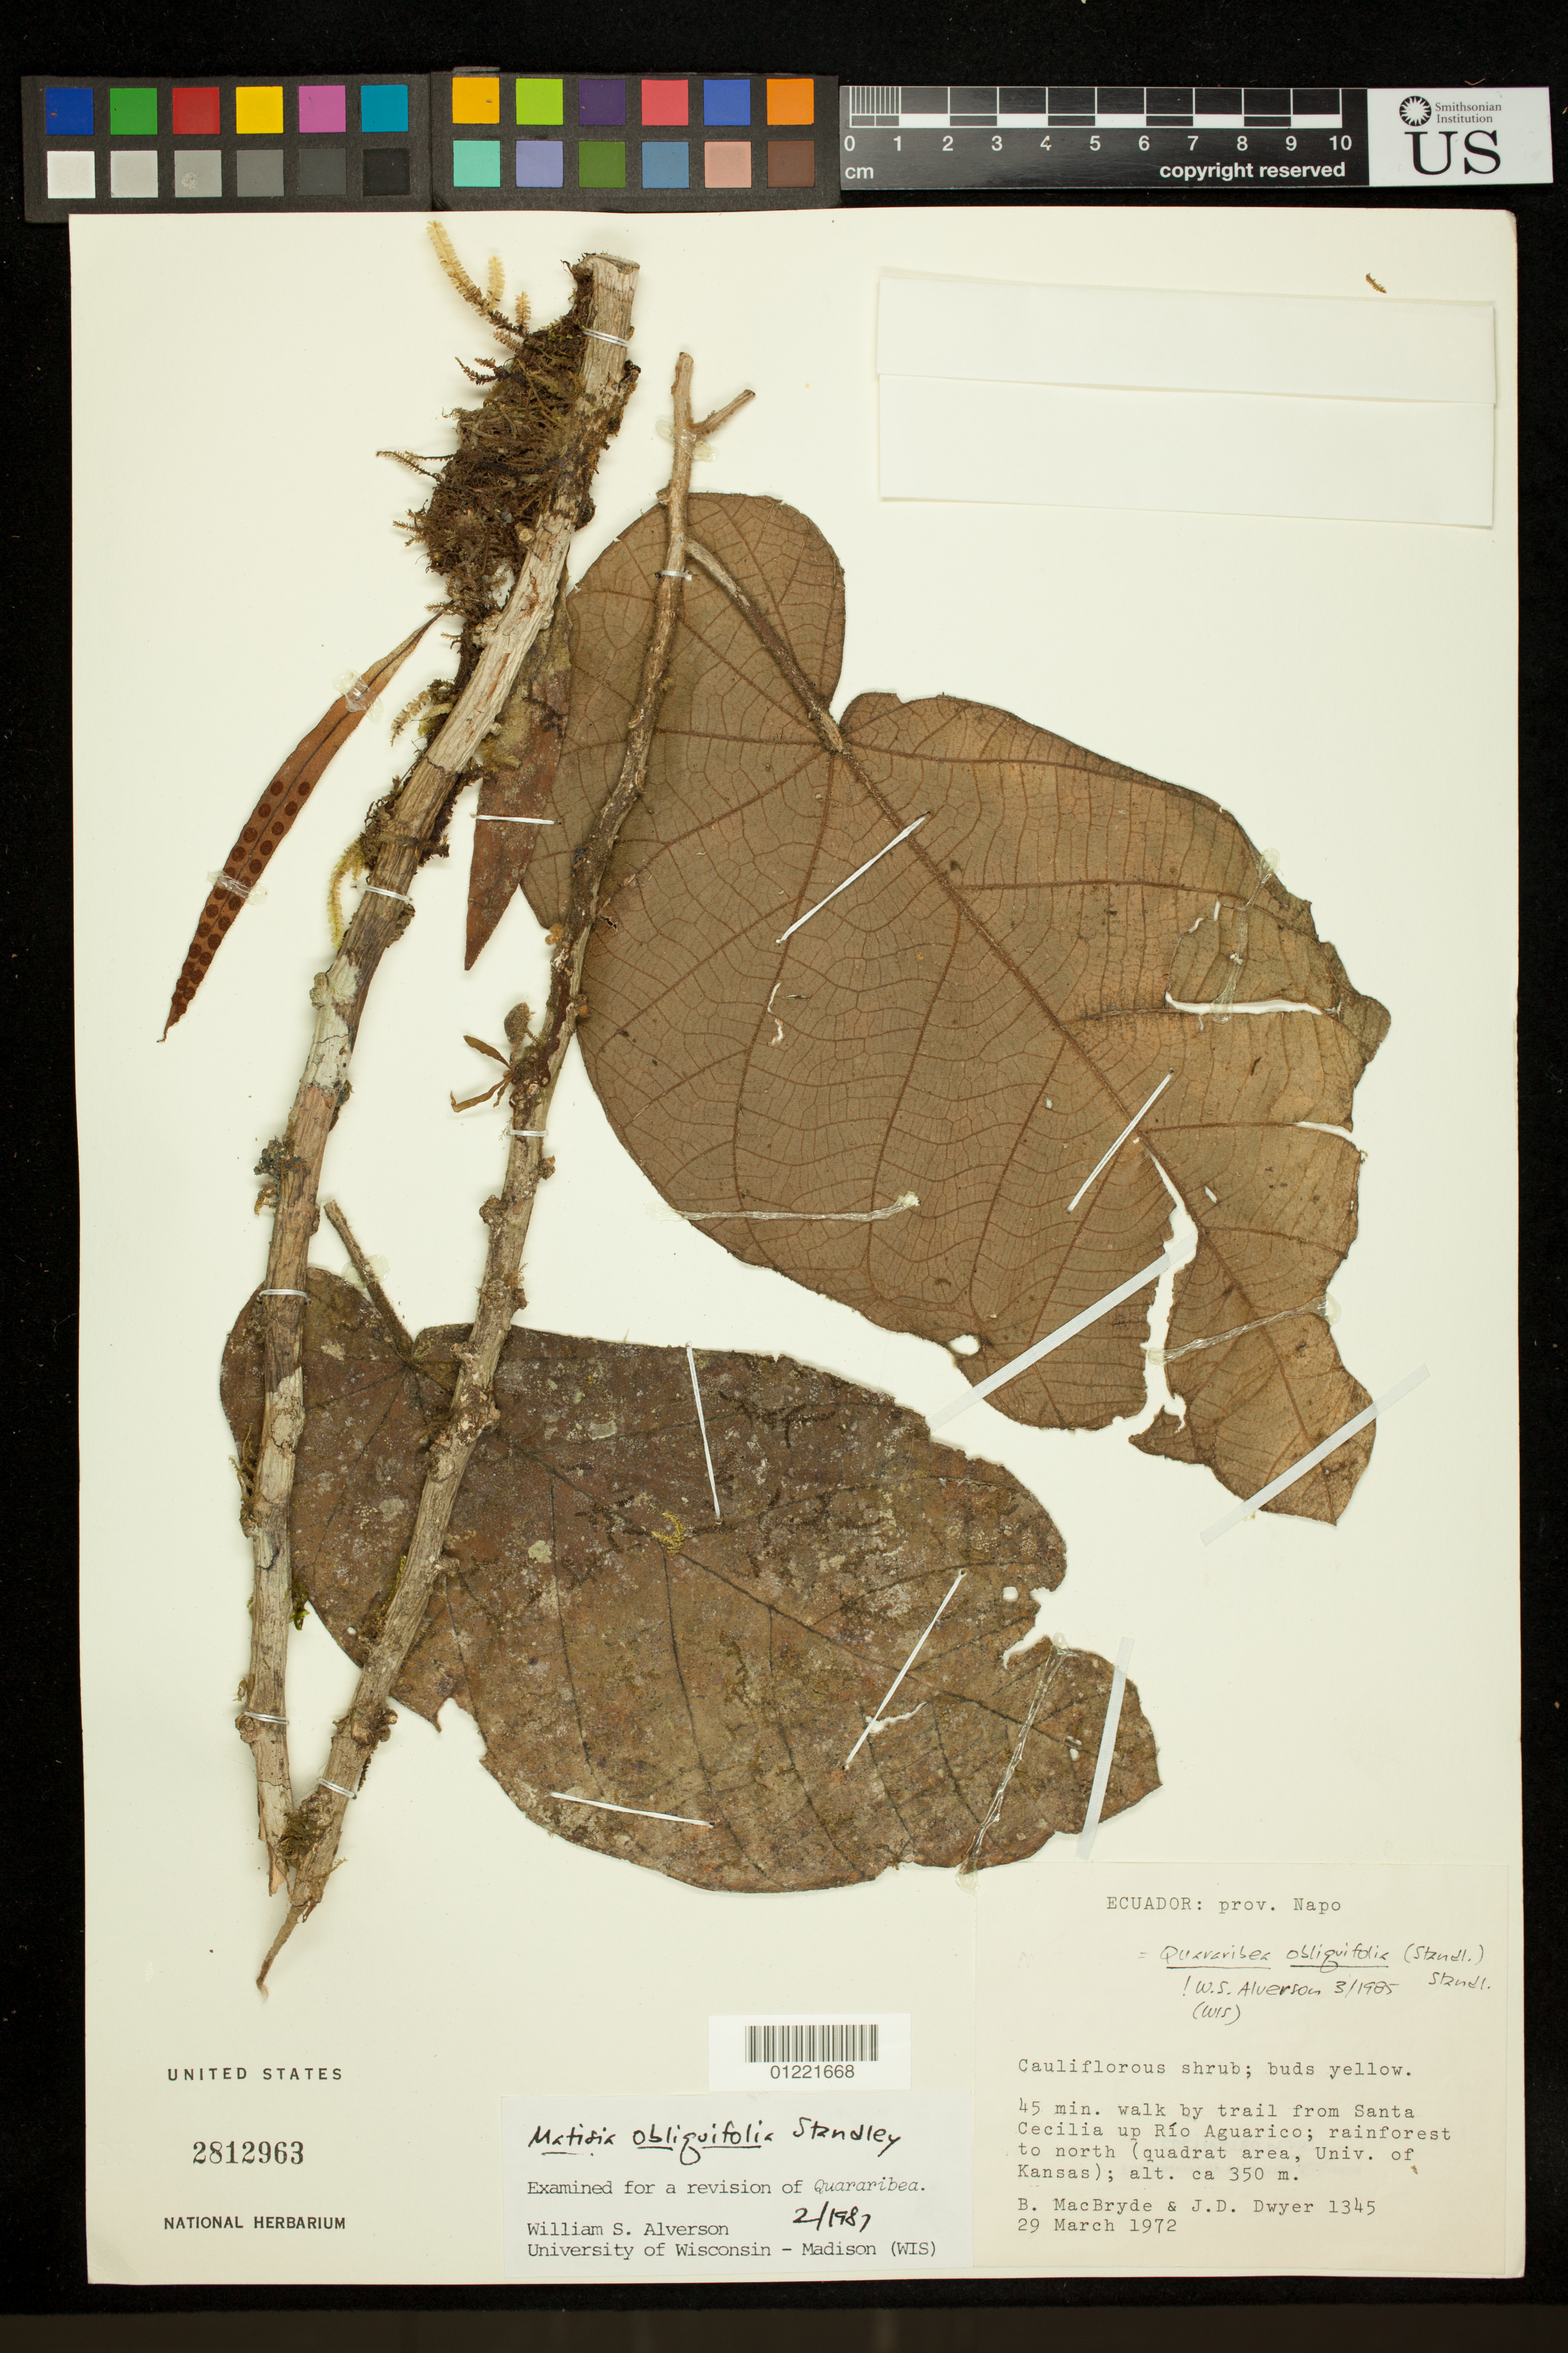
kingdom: Plantae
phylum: Tracheophyta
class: Magnoliopsida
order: Malvales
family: Malvaceae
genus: Matisia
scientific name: Matisia obliquifolia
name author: Standl.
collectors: B. MacBryde & J. D. Dwyer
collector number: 1345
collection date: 1972-03-29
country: Ecuador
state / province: Napo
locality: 45 min. walk by trail from Santa Cecilia up Rio Aguarico; rainforest to north (quadrat area, Univ. of Kansas)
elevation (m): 350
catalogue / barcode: US 2812963